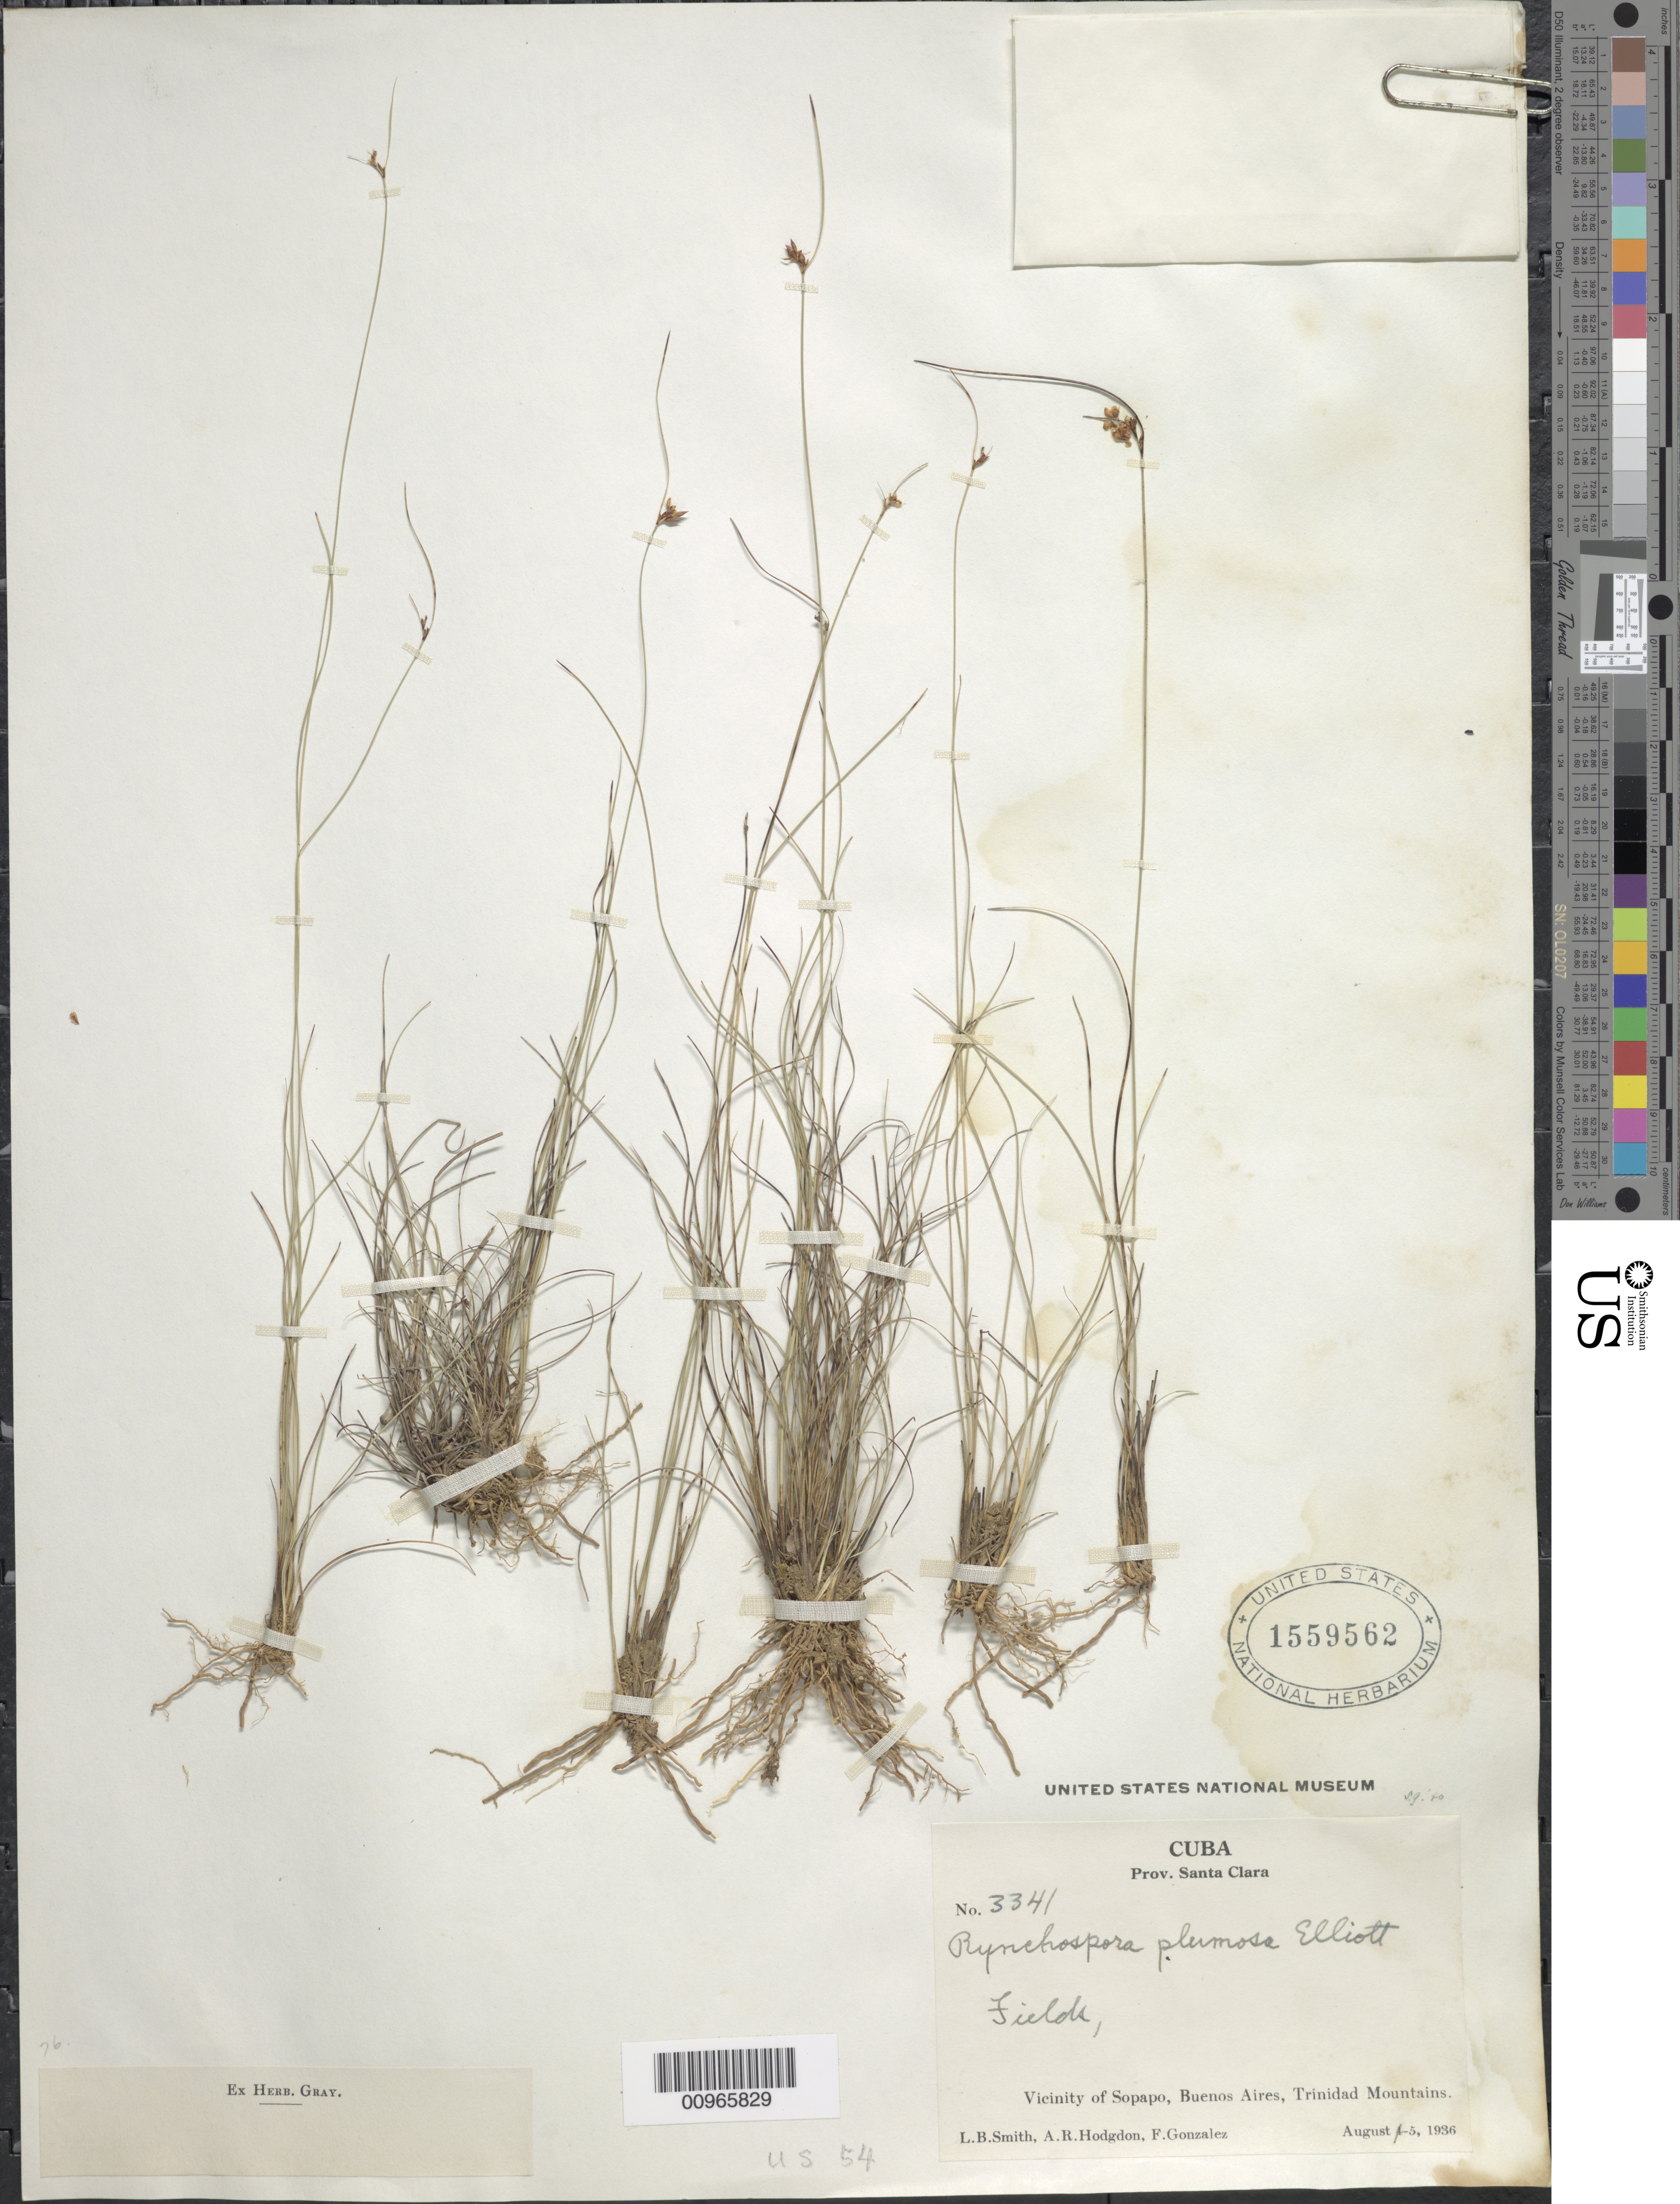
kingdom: Plantae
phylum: Tracheophyta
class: Liliopsida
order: Poales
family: Cyperaceae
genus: Rhynchospora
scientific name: Rhynchospora plumosa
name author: Elliott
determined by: Gale, S.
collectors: L. Smith, A. R. Hodgdon & F. Gonzalez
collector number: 3341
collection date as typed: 05 Aug 1936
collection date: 1936-08-05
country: Cuba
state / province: Las Villas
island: Cuba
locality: Fields, vicinity of Sopapo, Buenos Aires, Trinidad Mountains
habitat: Fields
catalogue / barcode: US 1559562